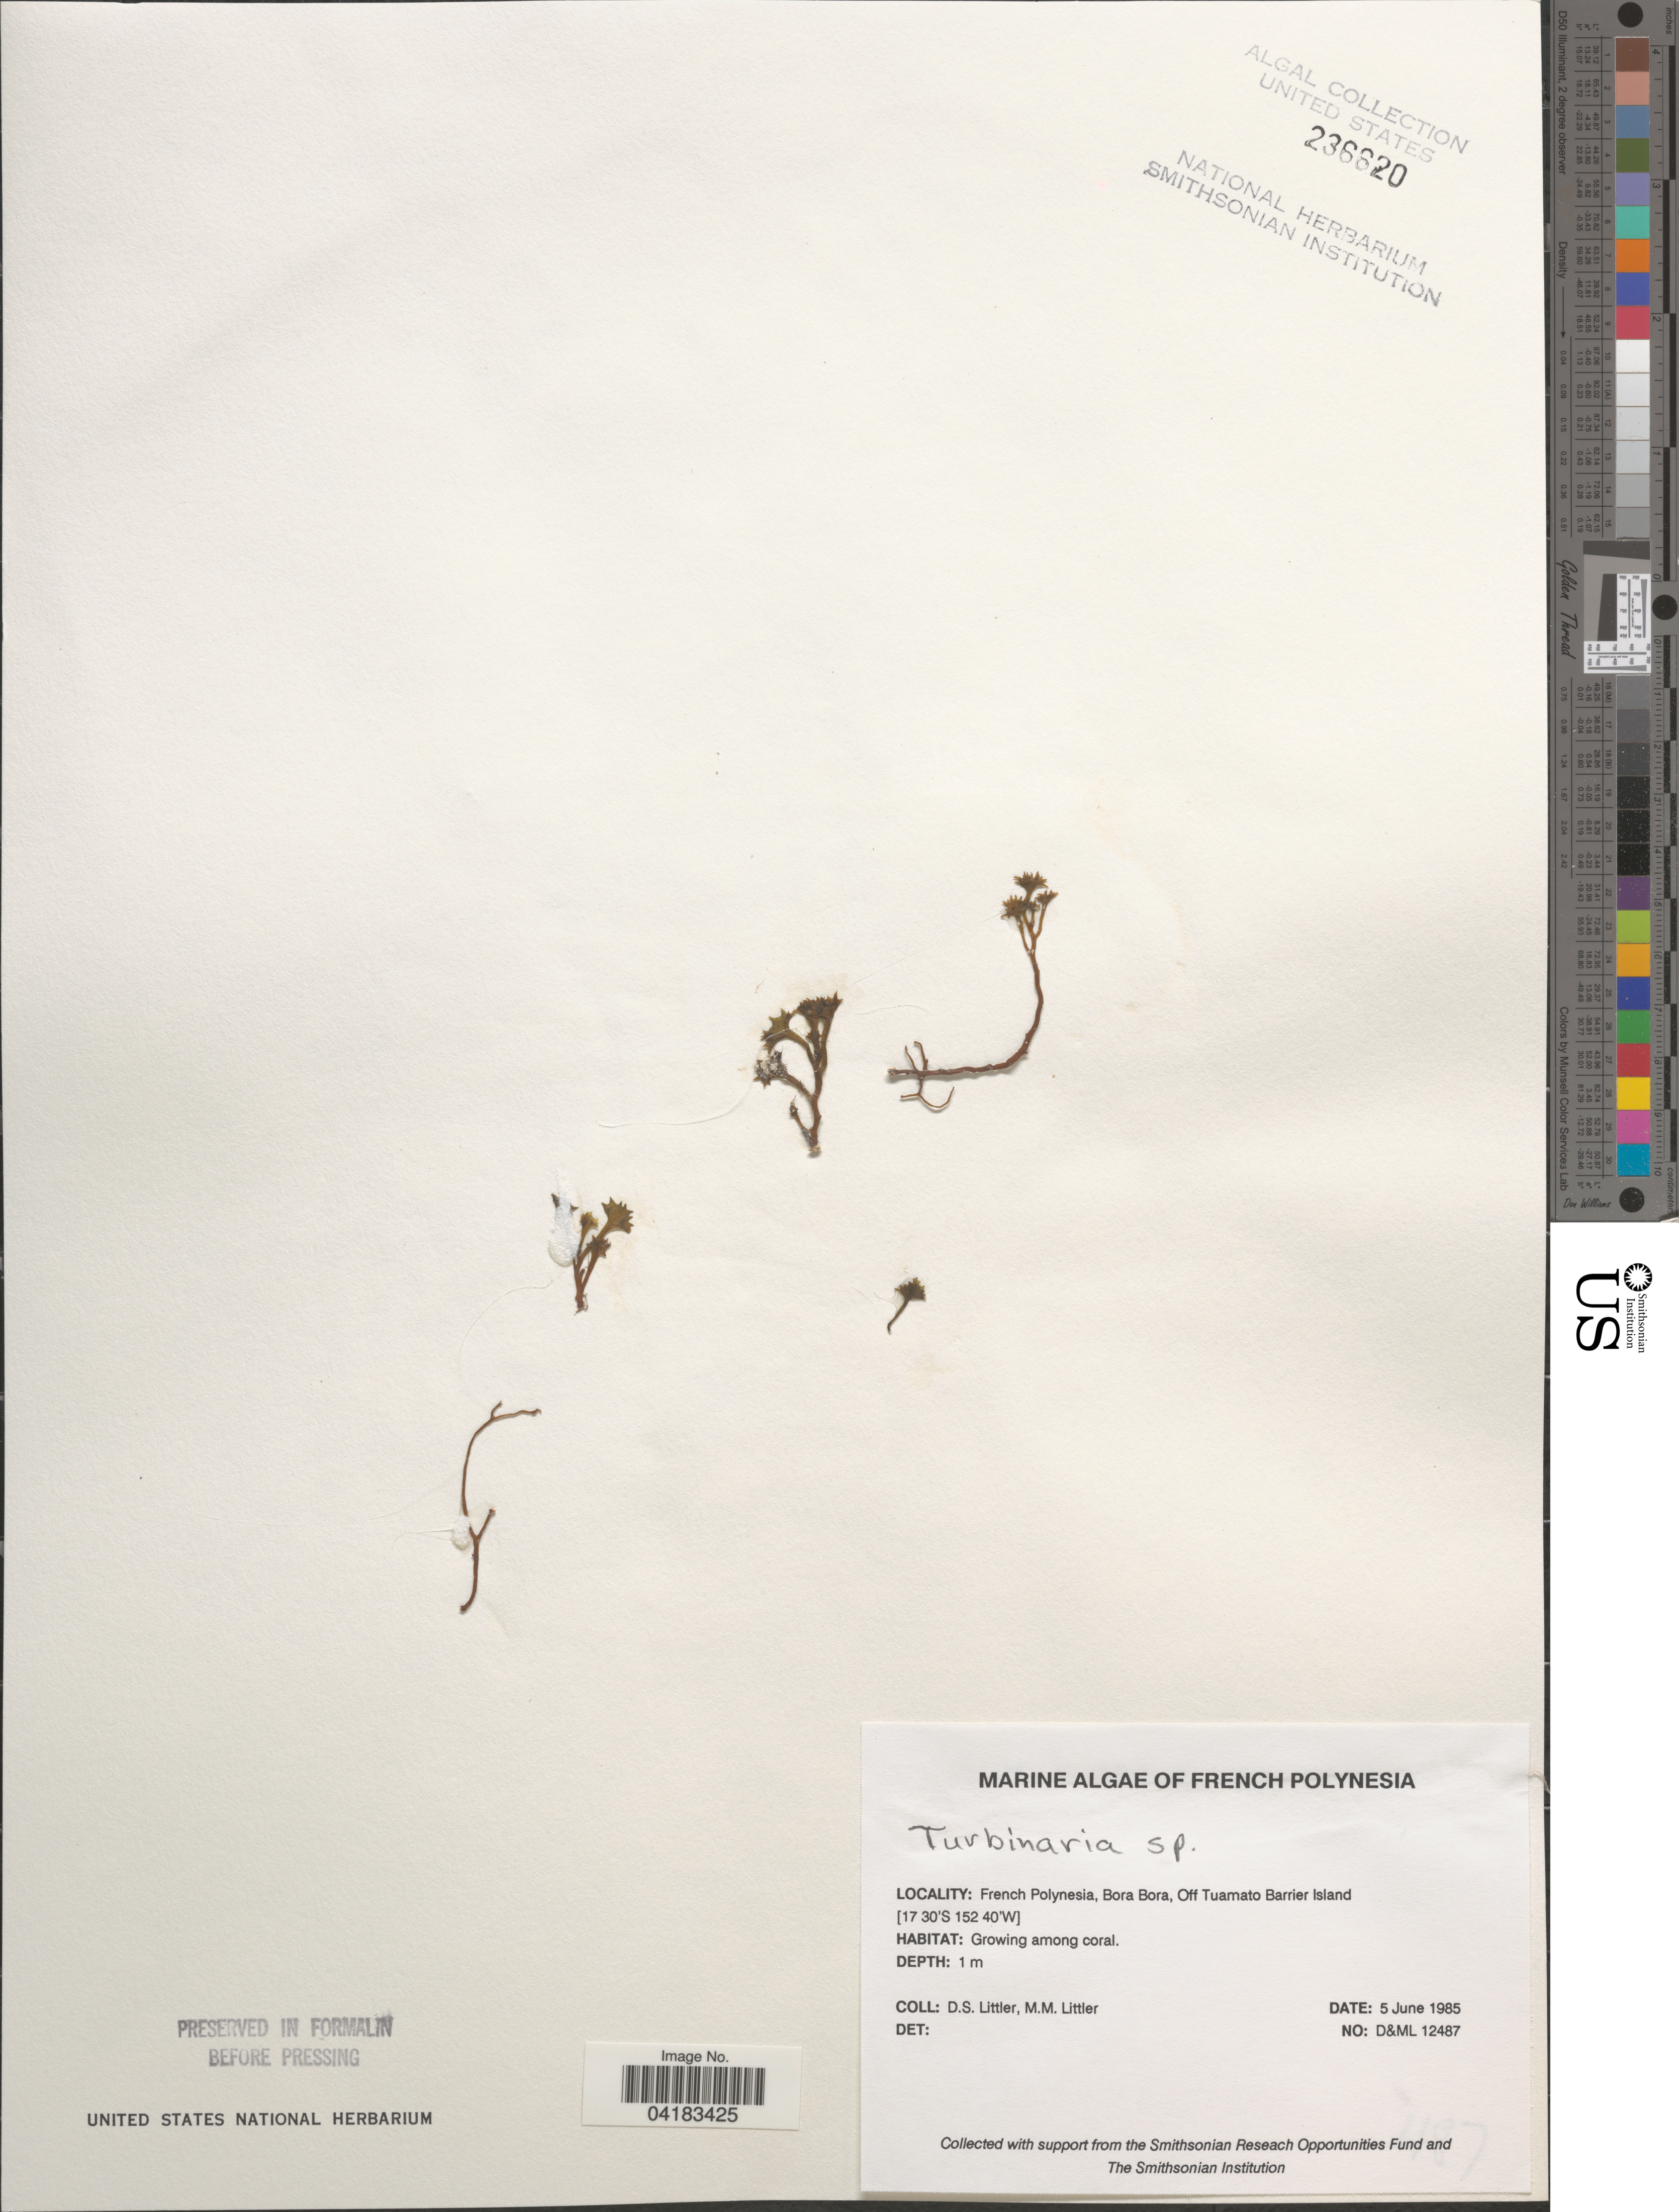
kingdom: Chromista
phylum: Ochrophyta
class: Phaeophyceae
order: Fucales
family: Sargassaceae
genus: Turbinaria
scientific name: Turbinaria sp.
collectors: D. S. Littler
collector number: D&ML12487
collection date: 1985-06-05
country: French Polynesia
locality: Bora Bora, Off Tuamato Barrier Island.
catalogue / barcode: US 236620